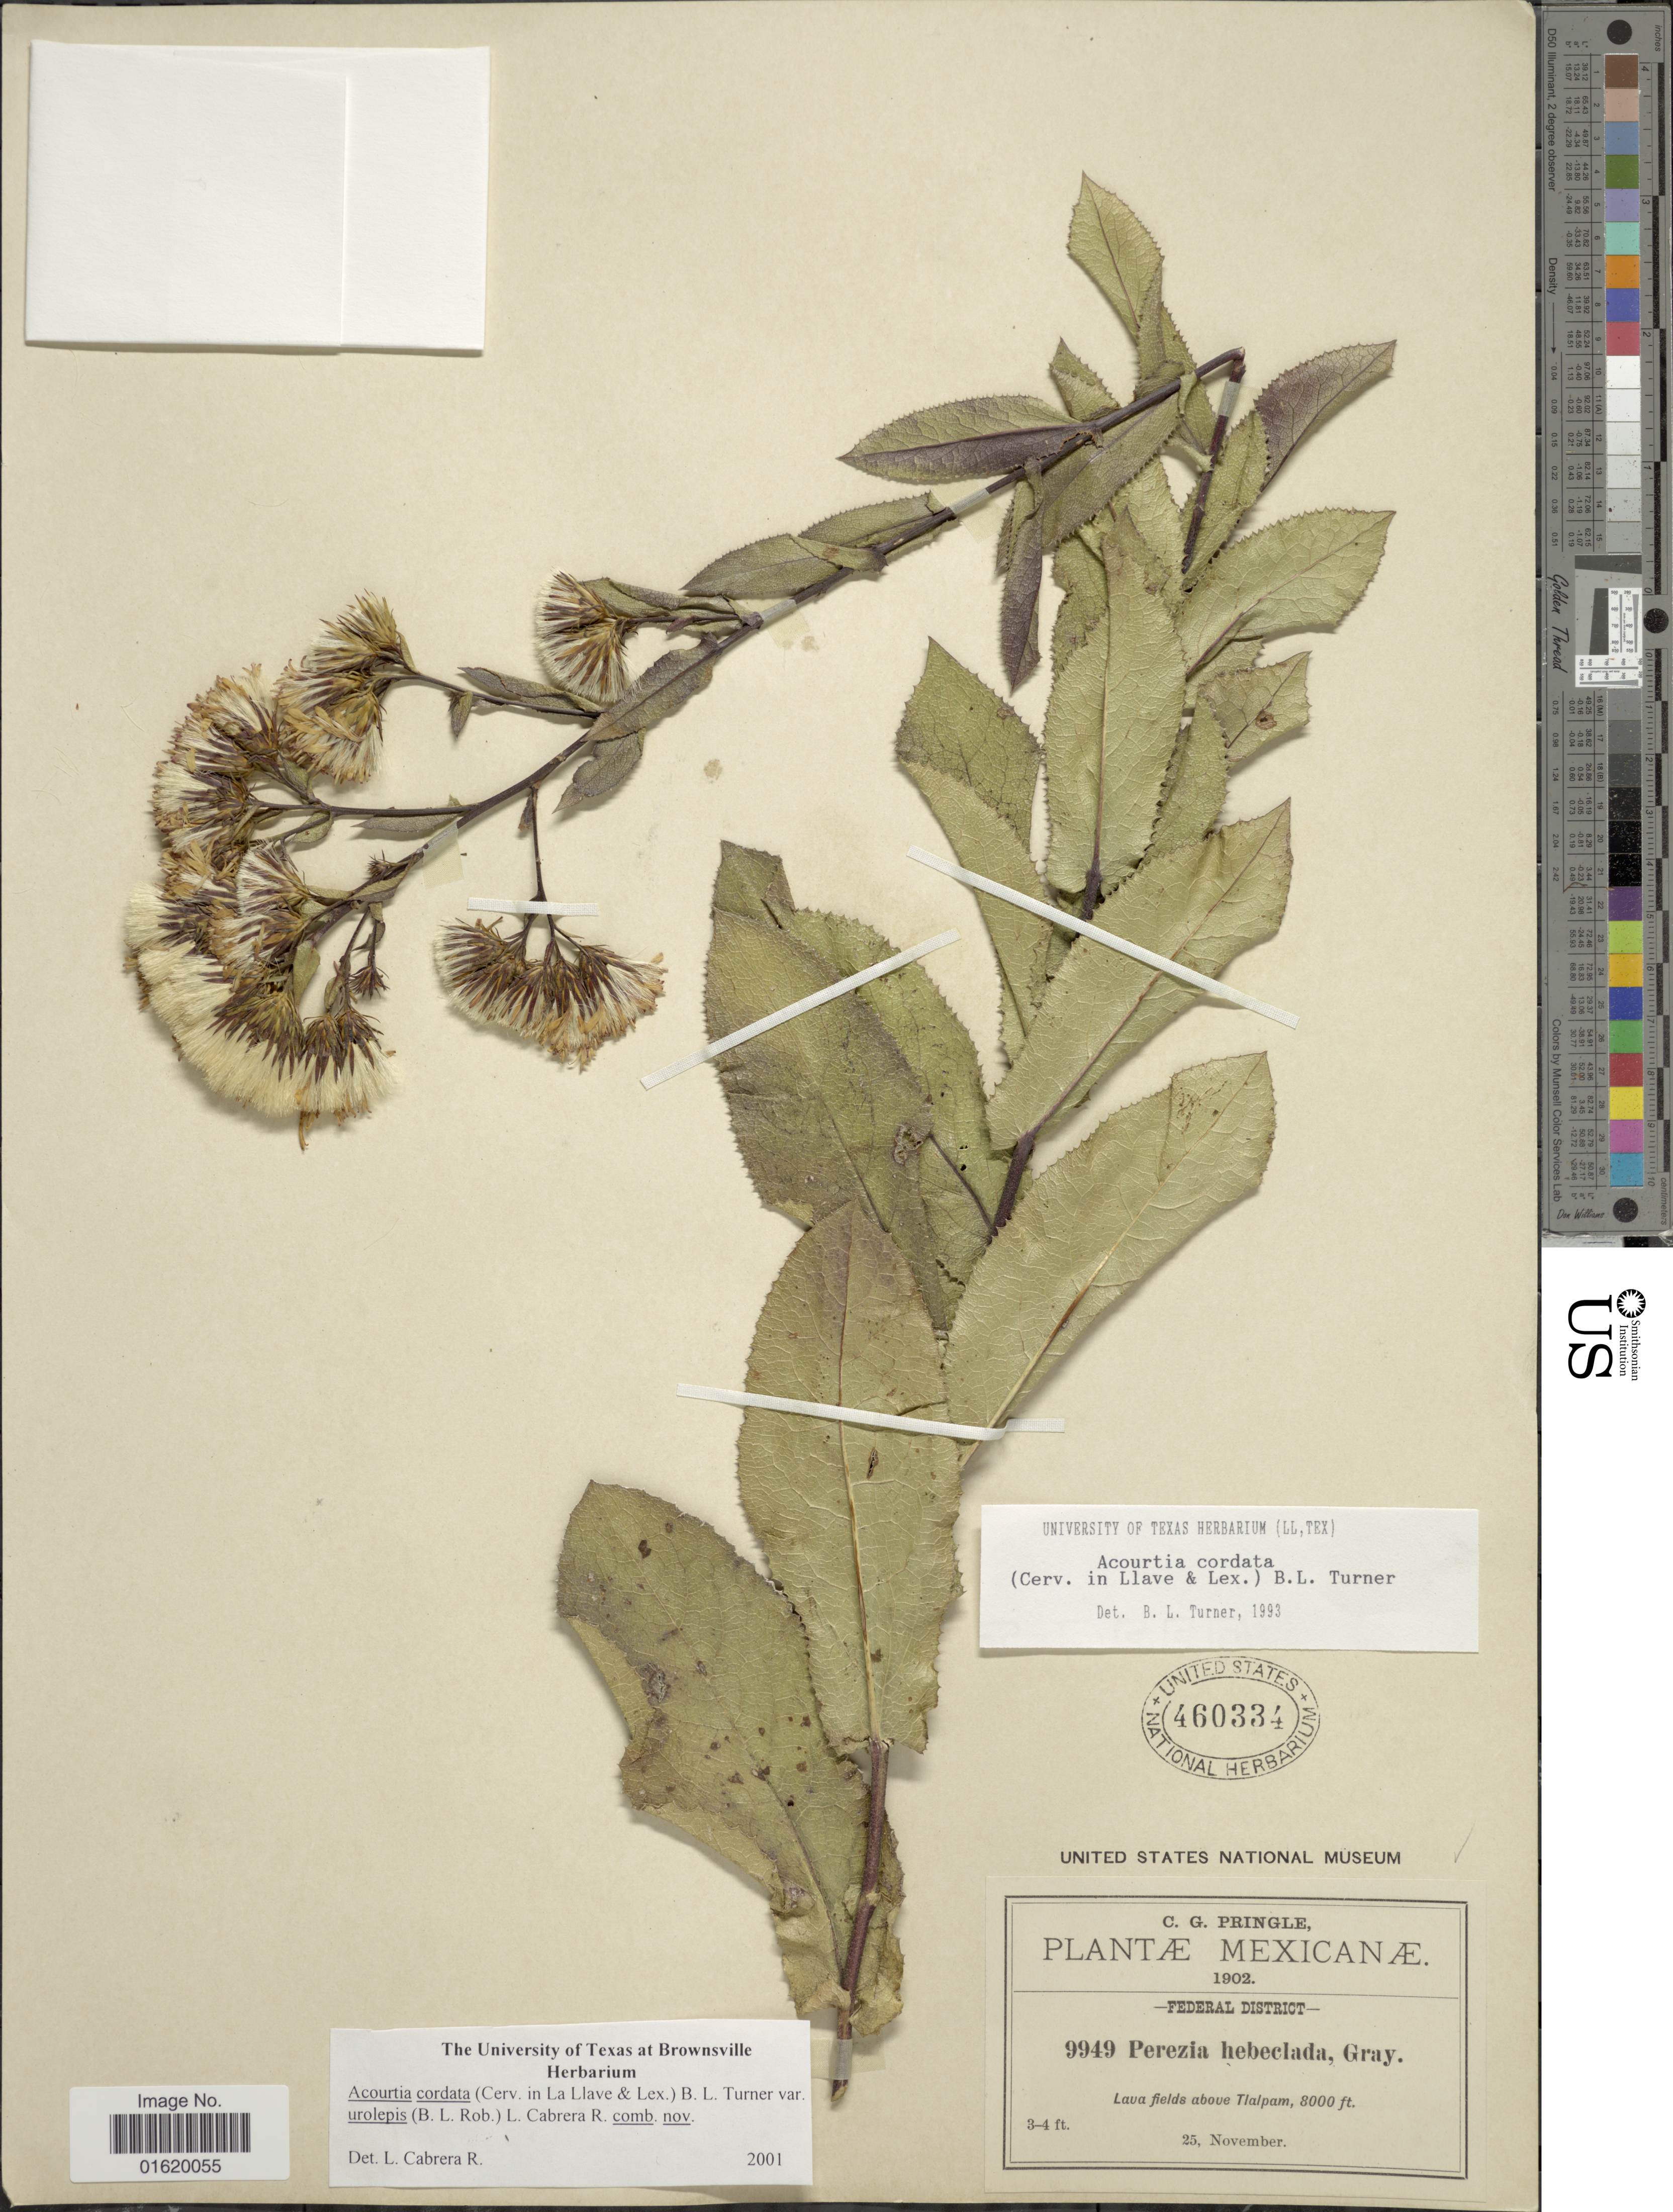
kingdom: Plantae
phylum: Tracheophyta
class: Magnoliopsida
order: Asterales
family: Asteraceae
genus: Acourtia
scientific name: Acourtia cordata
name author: (Cerv.) B.L. Turner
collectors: C. G. Pringle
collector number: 9949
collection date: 1902-11-25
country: Mexico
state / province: Distrito Federal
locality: Lava fields above Tlalpam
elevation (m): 2438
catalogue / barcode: US 460334